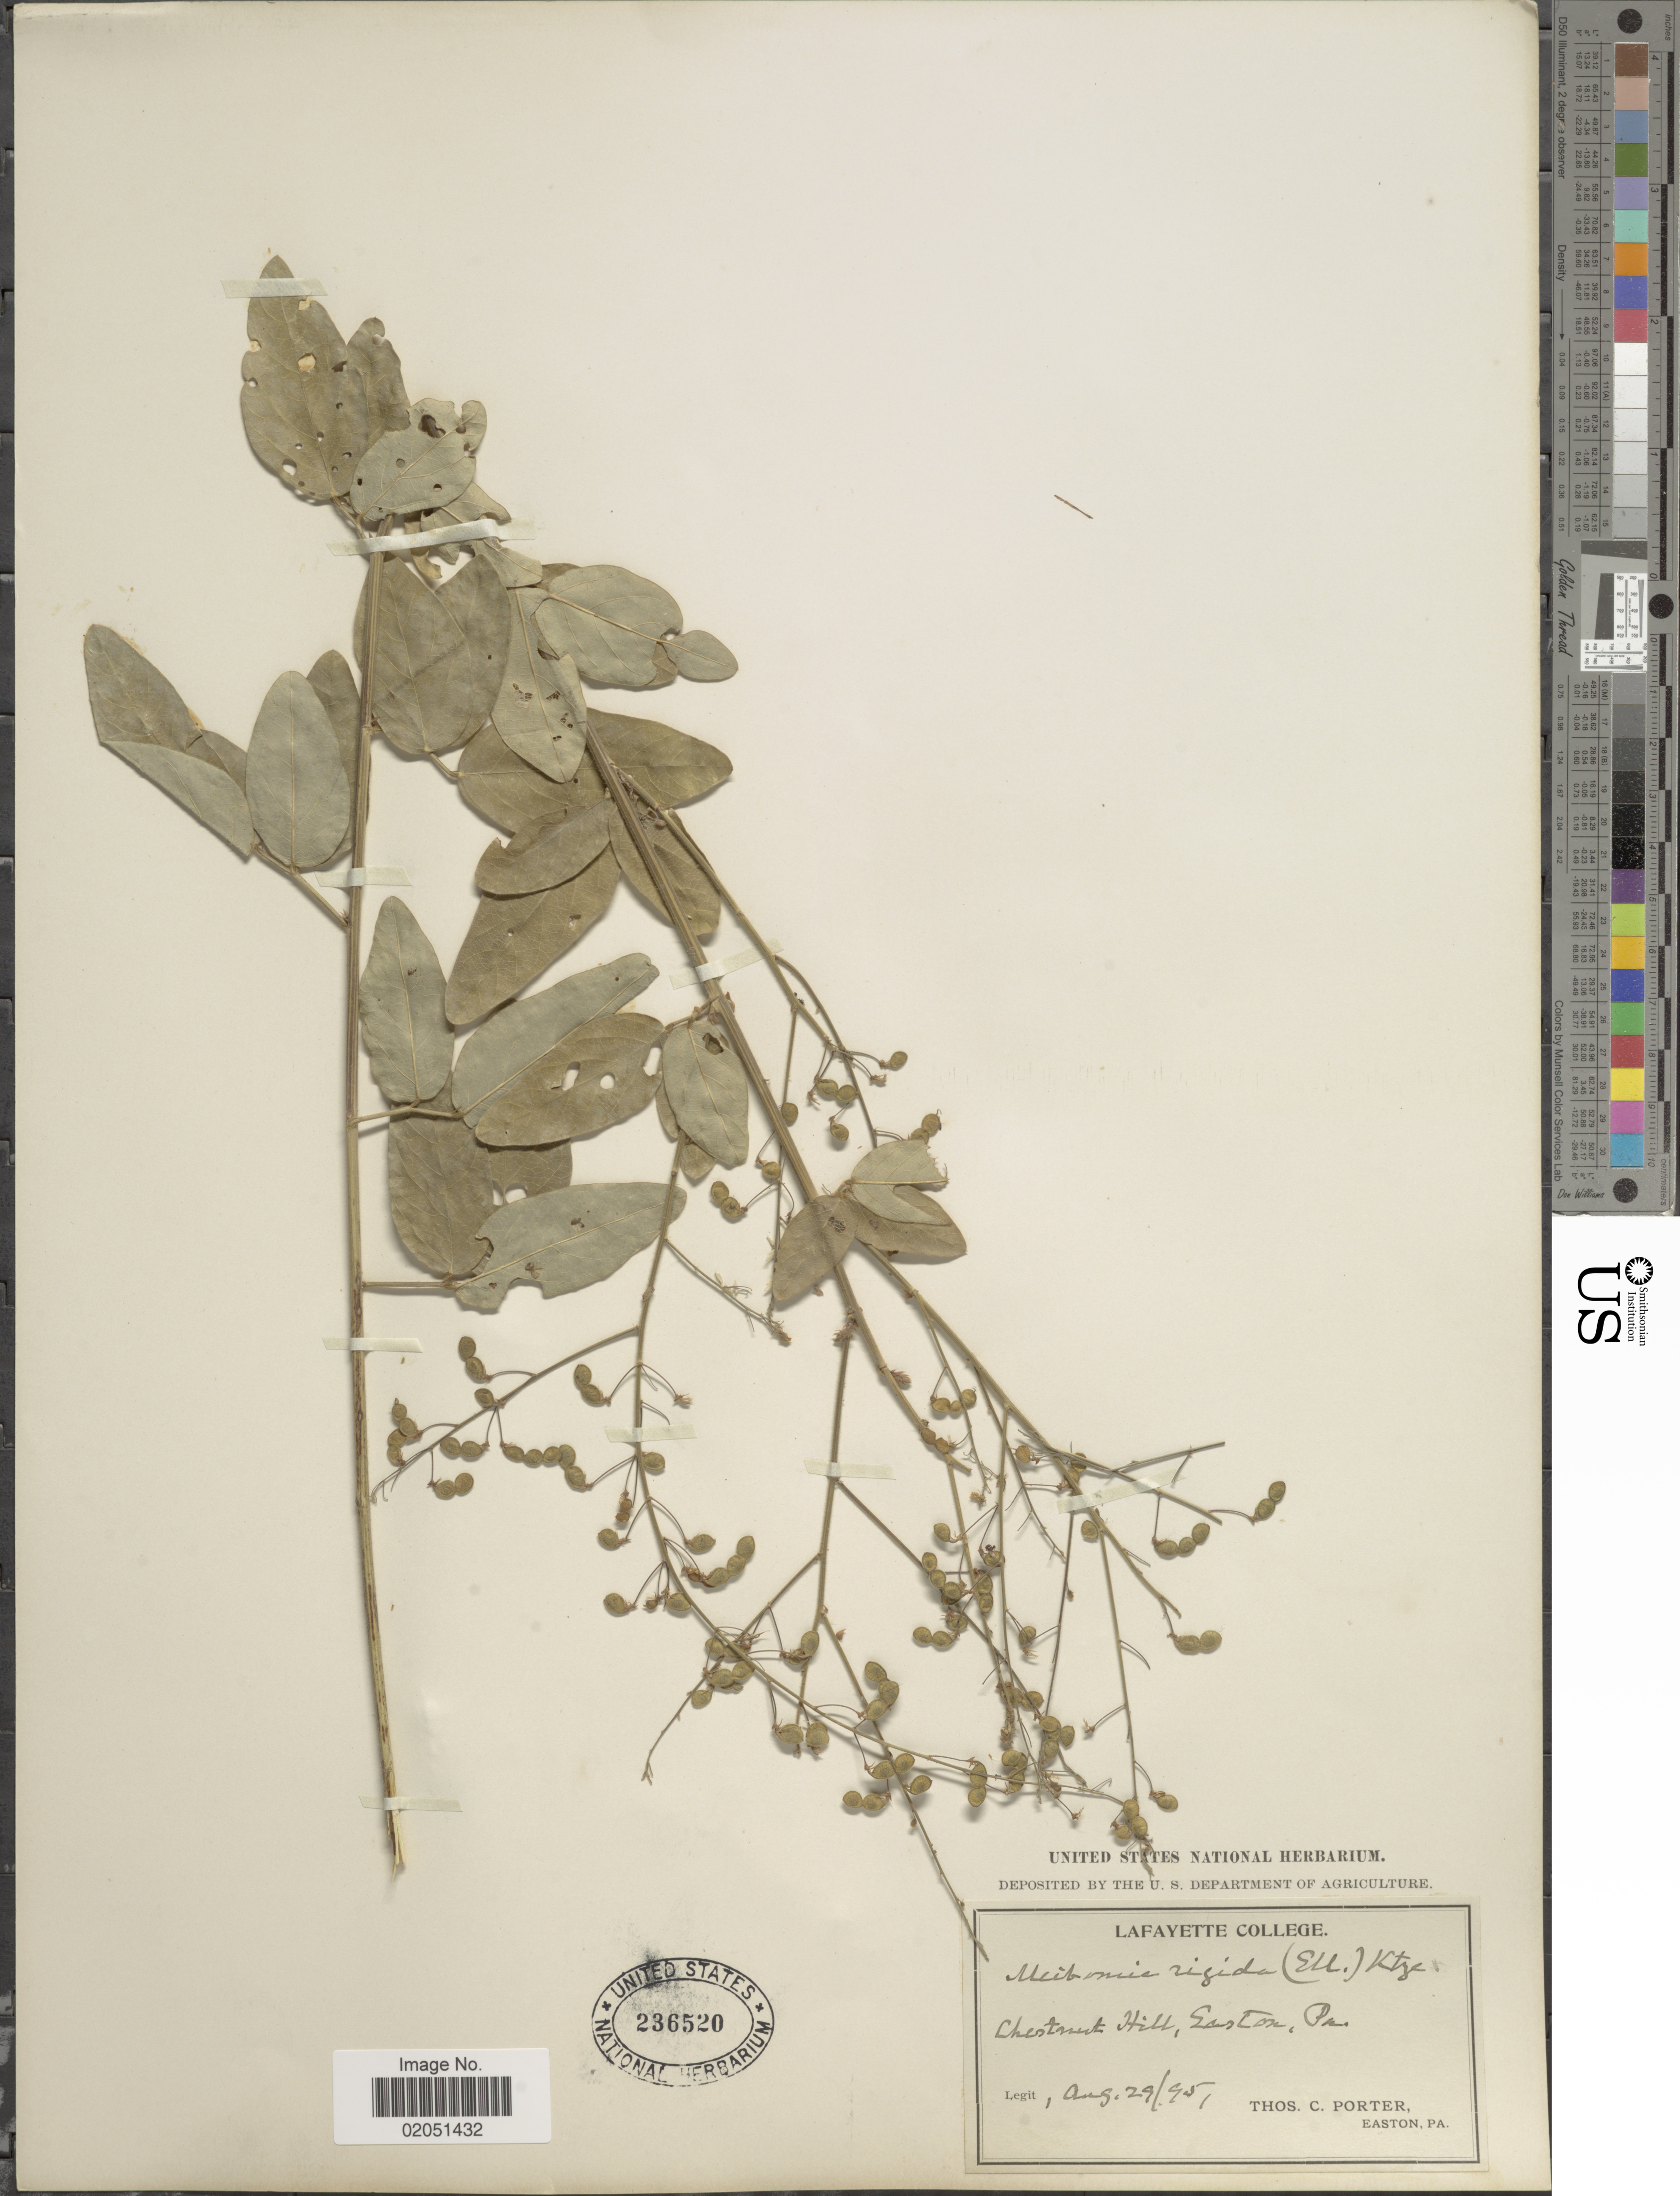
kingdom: Plantae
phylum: Tracheophyta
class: Magnoliopsida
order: Fabales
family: Fabaceae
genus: Desmodium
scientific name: Desmodium rigidum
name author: (Elliott) DC.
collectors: T. Porter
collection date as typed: Transcribed d/m/y: 29/8/95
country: United States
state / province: Pennsylvania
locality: Chestnut Hill, Easton, Pa.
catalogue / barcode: US 236520